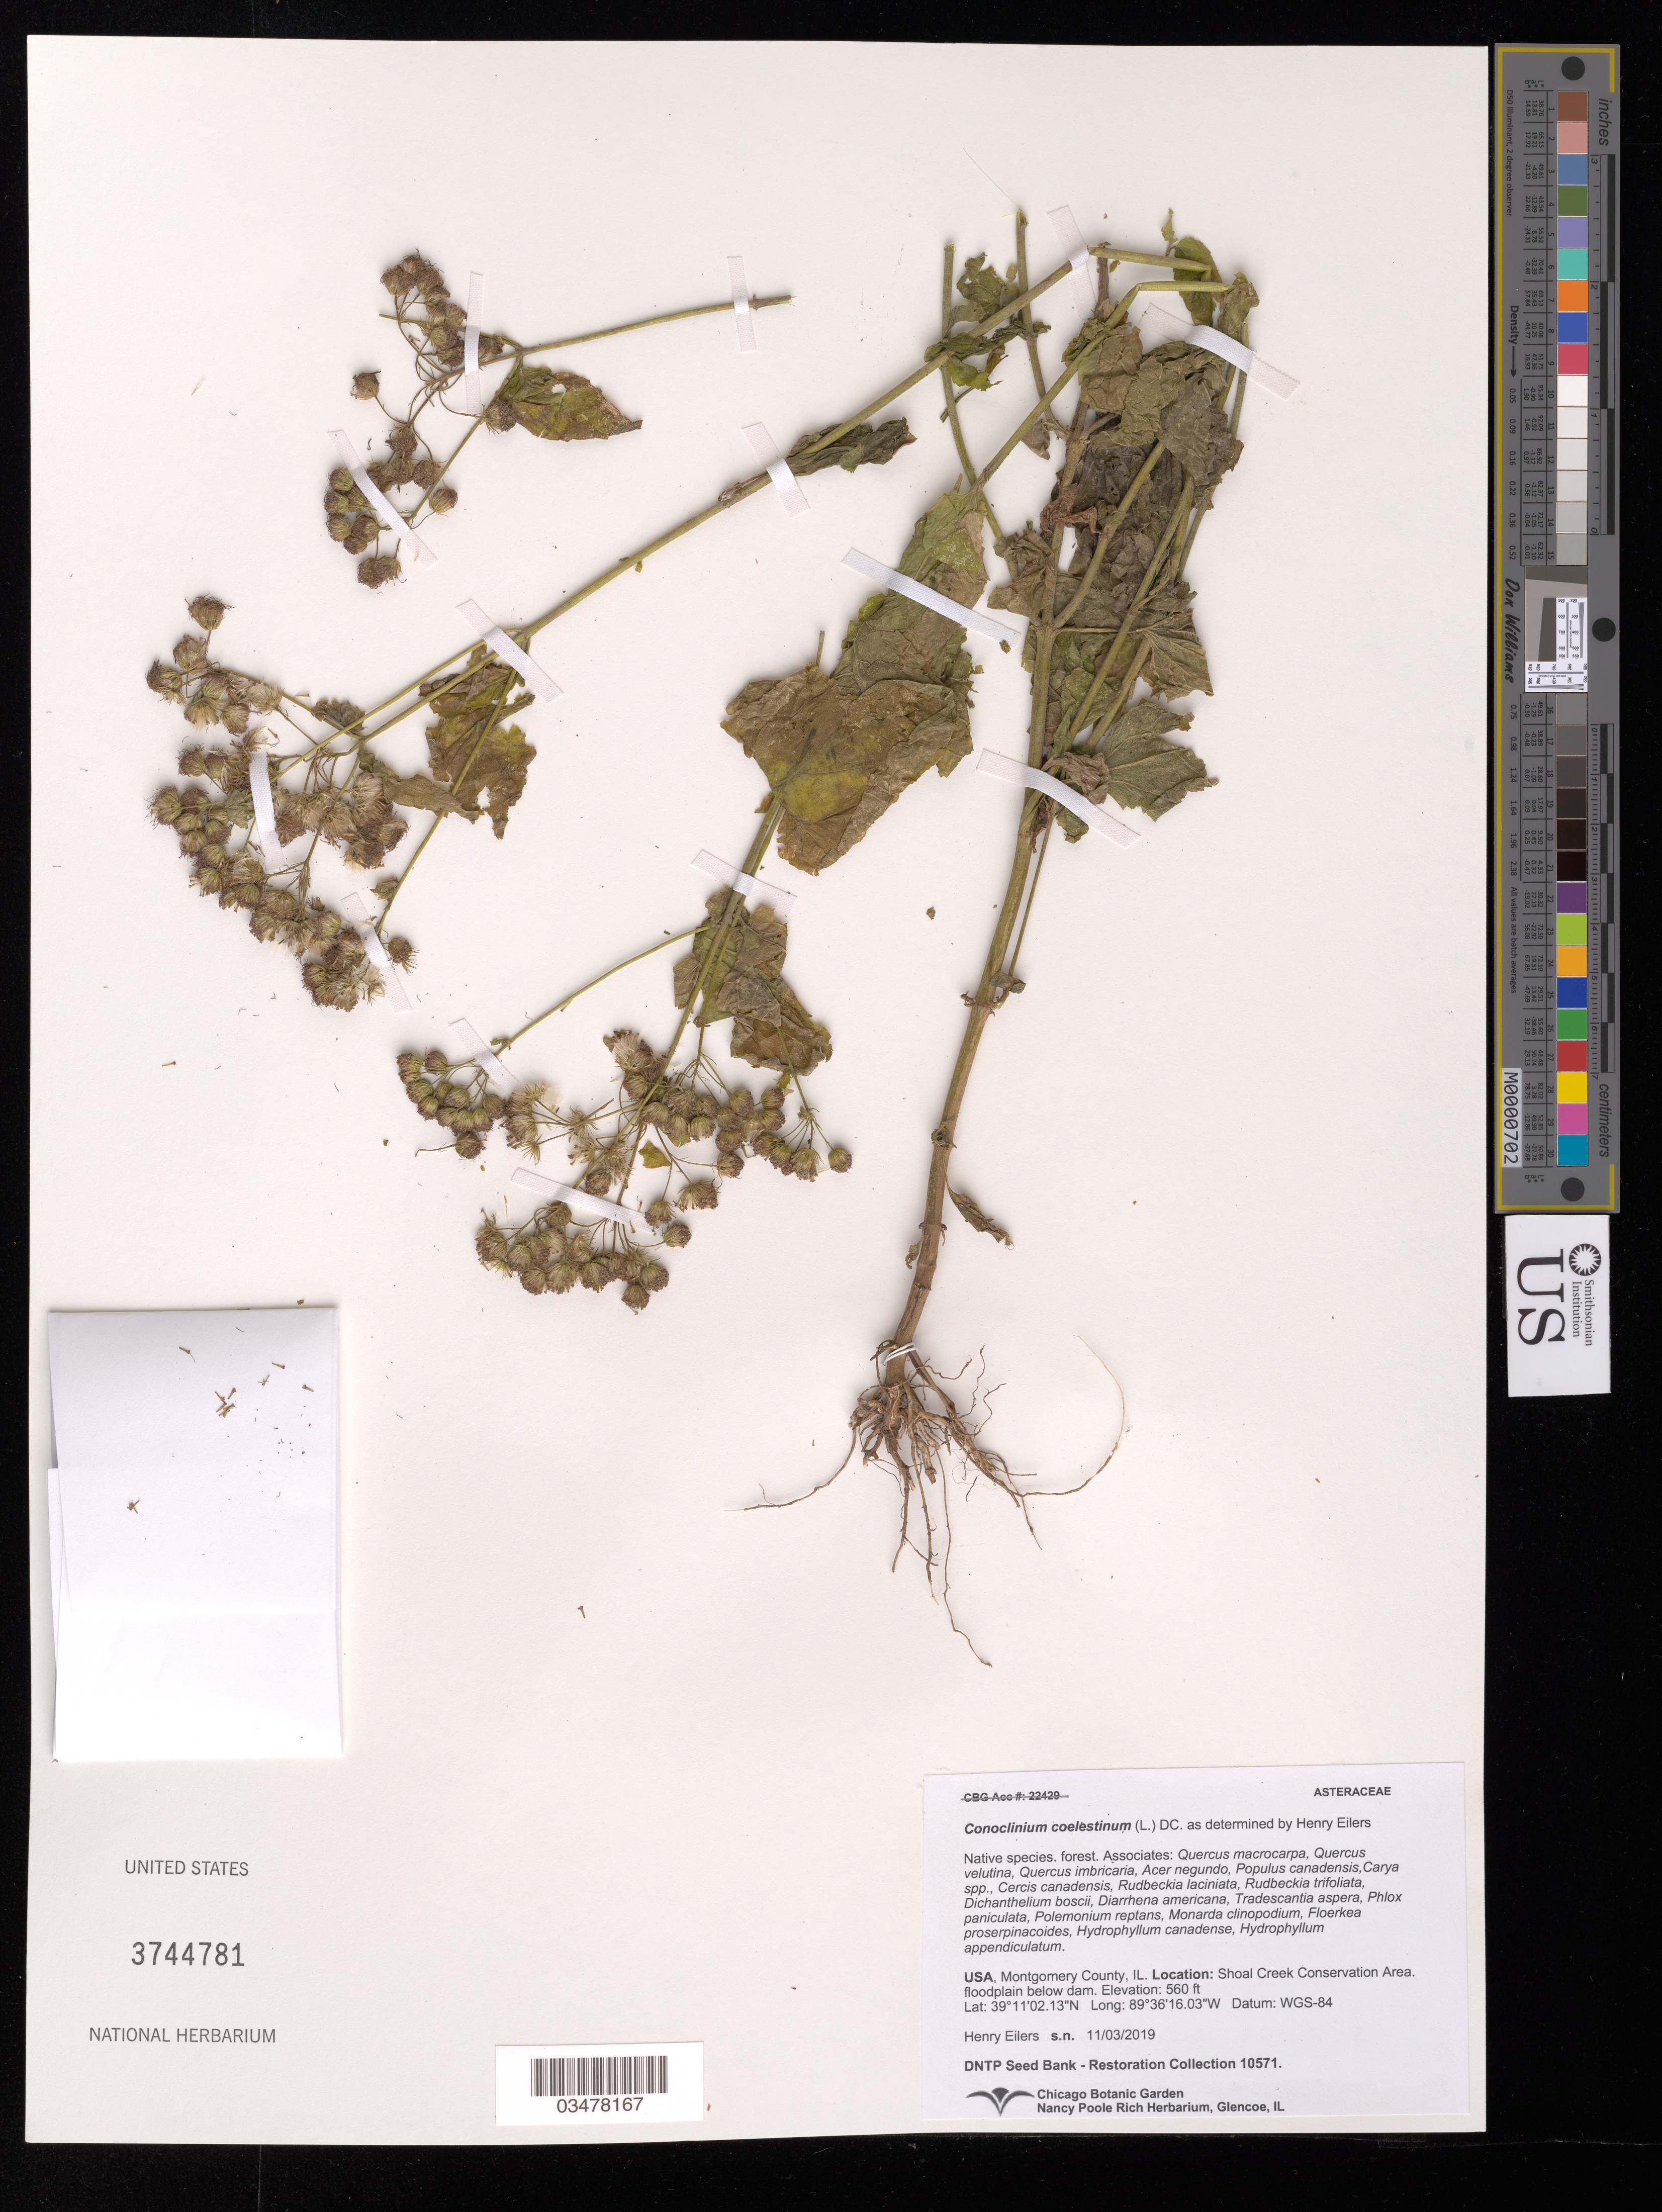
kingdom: Plantae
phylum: Tracheophyta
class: Magnoliopsida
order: Asterales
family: Asteraceae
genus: Conoclinium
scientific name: Conoclinium coelestinum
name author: (L.) DC.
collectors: H. Eilers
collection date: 2019-11-03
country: United States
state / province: Illinois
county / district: Montgomery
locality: Shoal Creek Conservation Area, flood plain forest below dam.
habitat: Forest. With Quercus velutina, Acer negundo, Carya sp., Cercis canadensis, Phlox paniculata, etc.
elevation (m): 171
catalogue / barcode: US 3744781